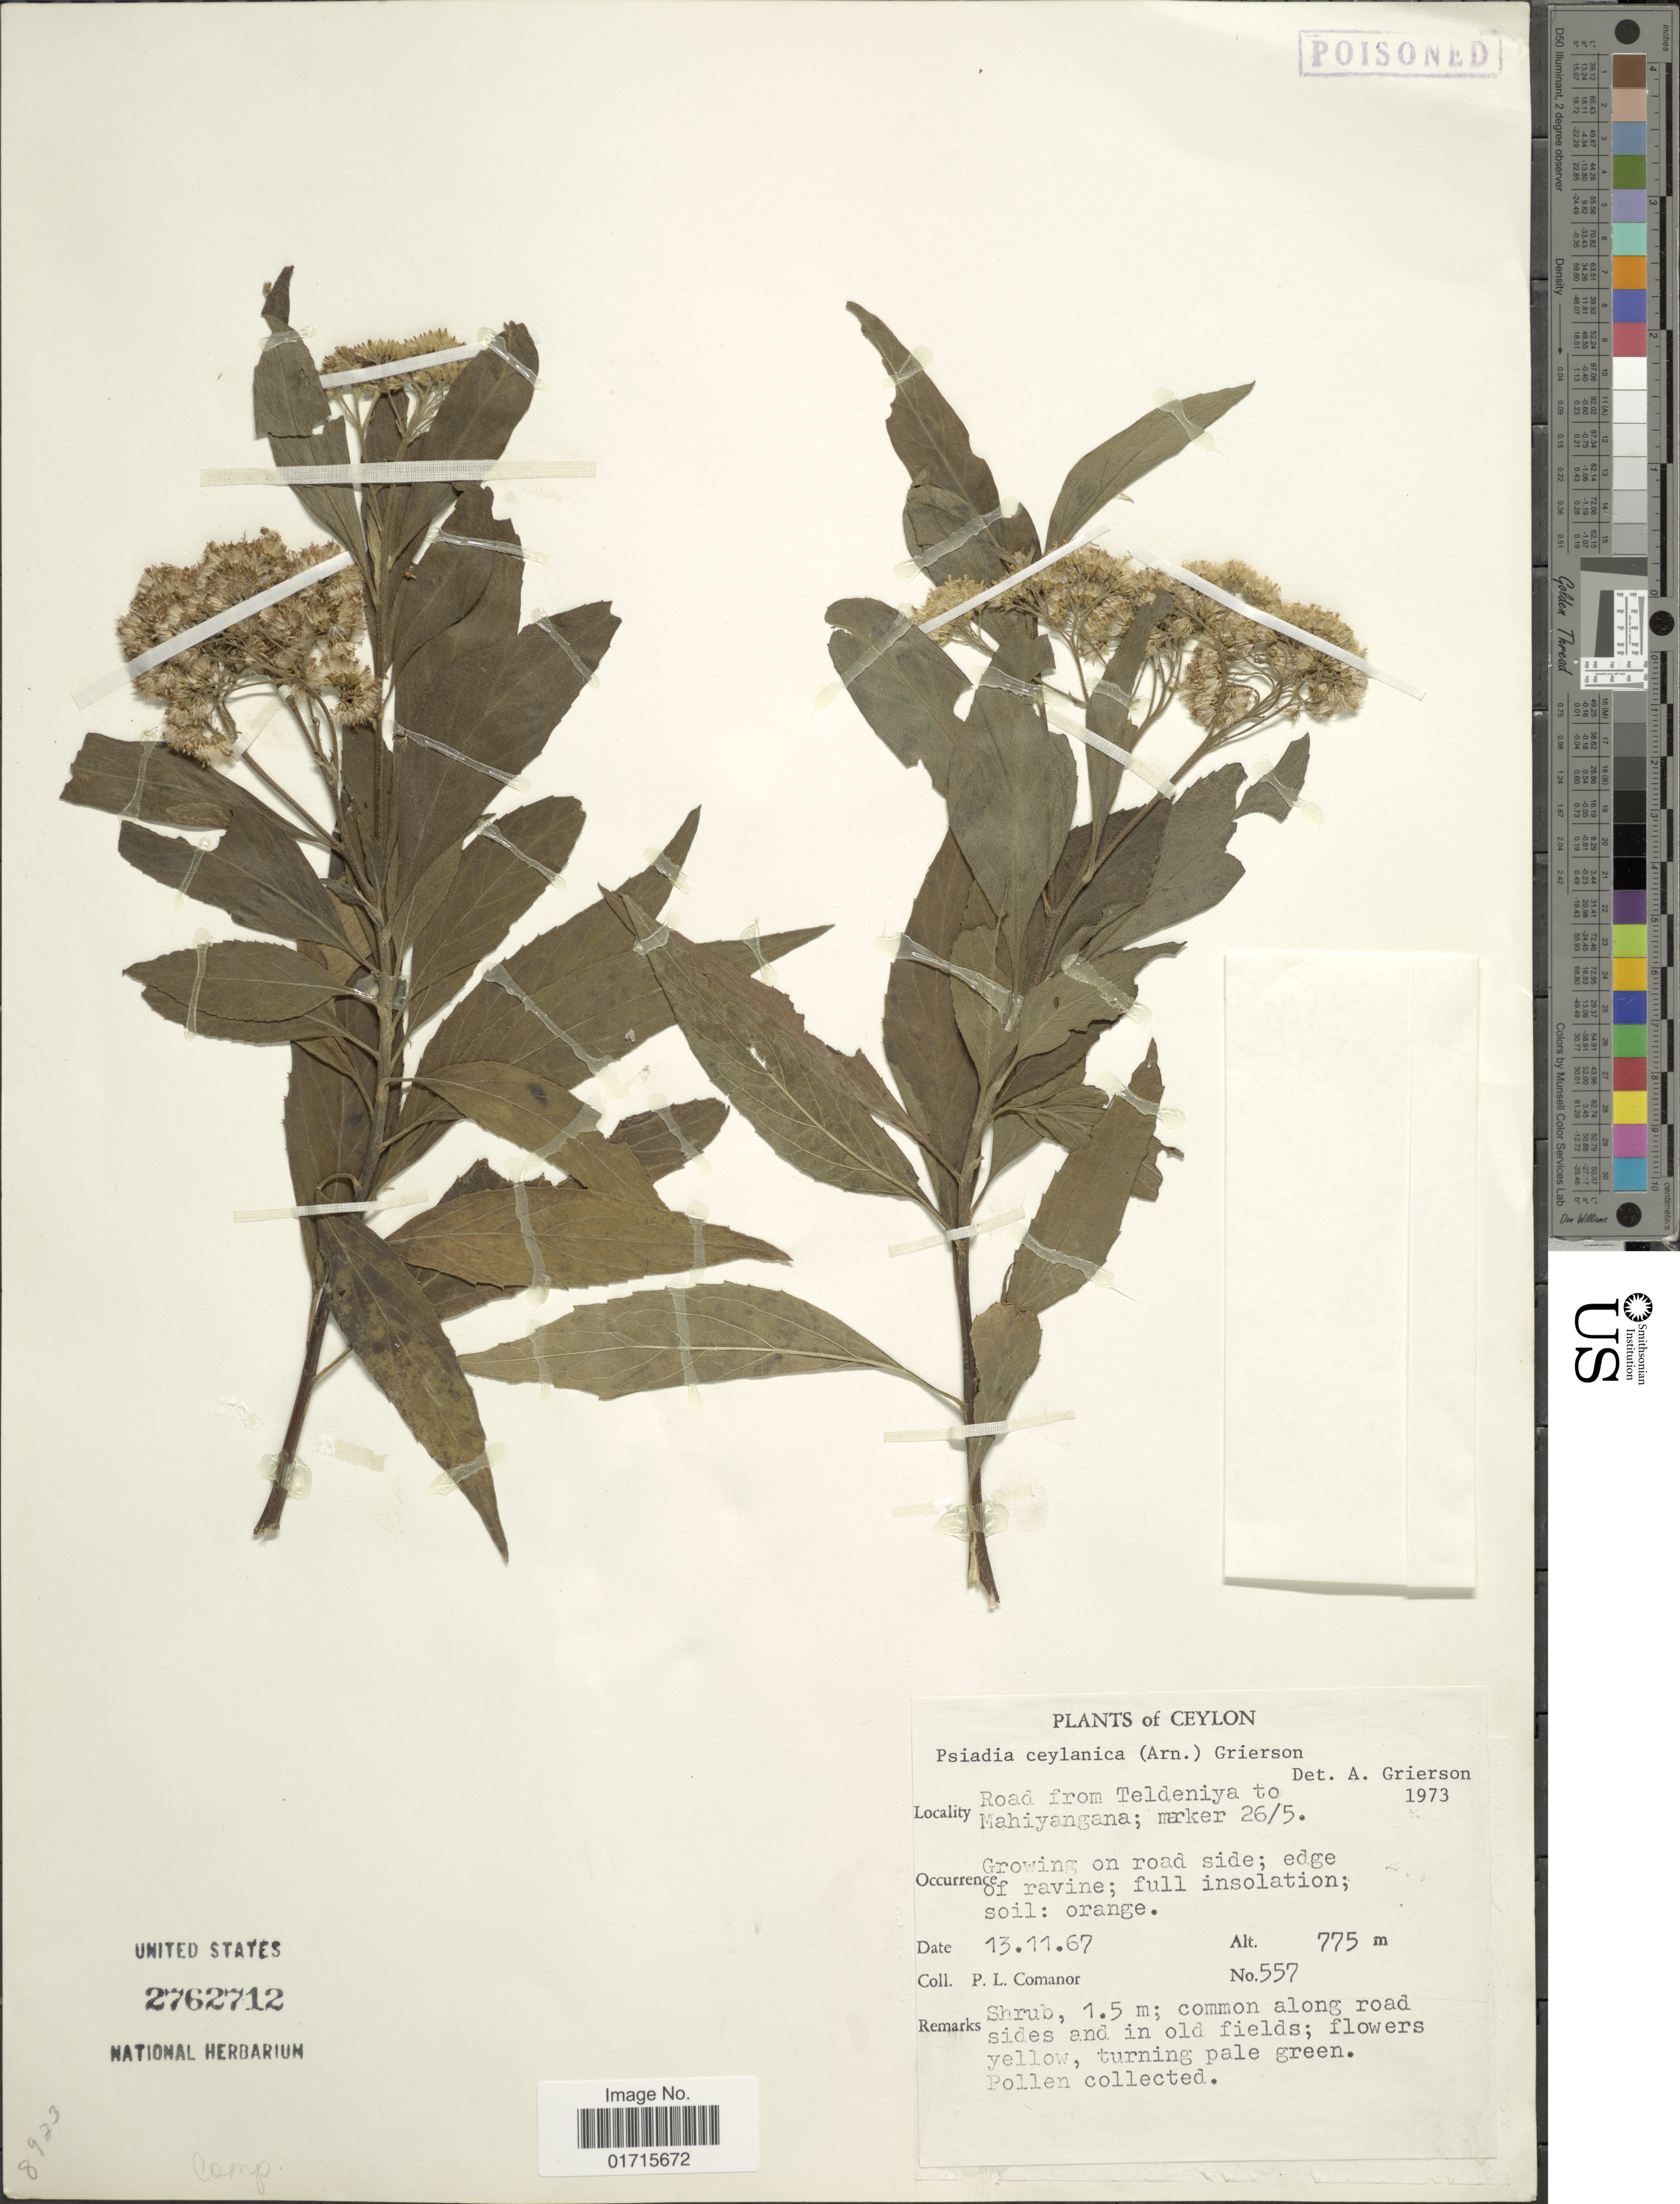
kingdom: Plantae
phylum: Tracheophyta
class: Magnoliopsida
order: Asterales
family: Asteraceae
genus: Psiadia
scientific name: Psiadia ceylanica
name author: (Arn.) Grierson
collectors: P. Comanor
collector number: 557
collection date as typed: Transcribed d/m/y: 13/11/67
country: Sri Lanka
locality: Ceylon. Road from Teldeniya to Mahiyangana; marker 26/5. Growing on road side; edge of ravine; full insolation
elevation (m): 775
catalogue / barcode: US 2762712